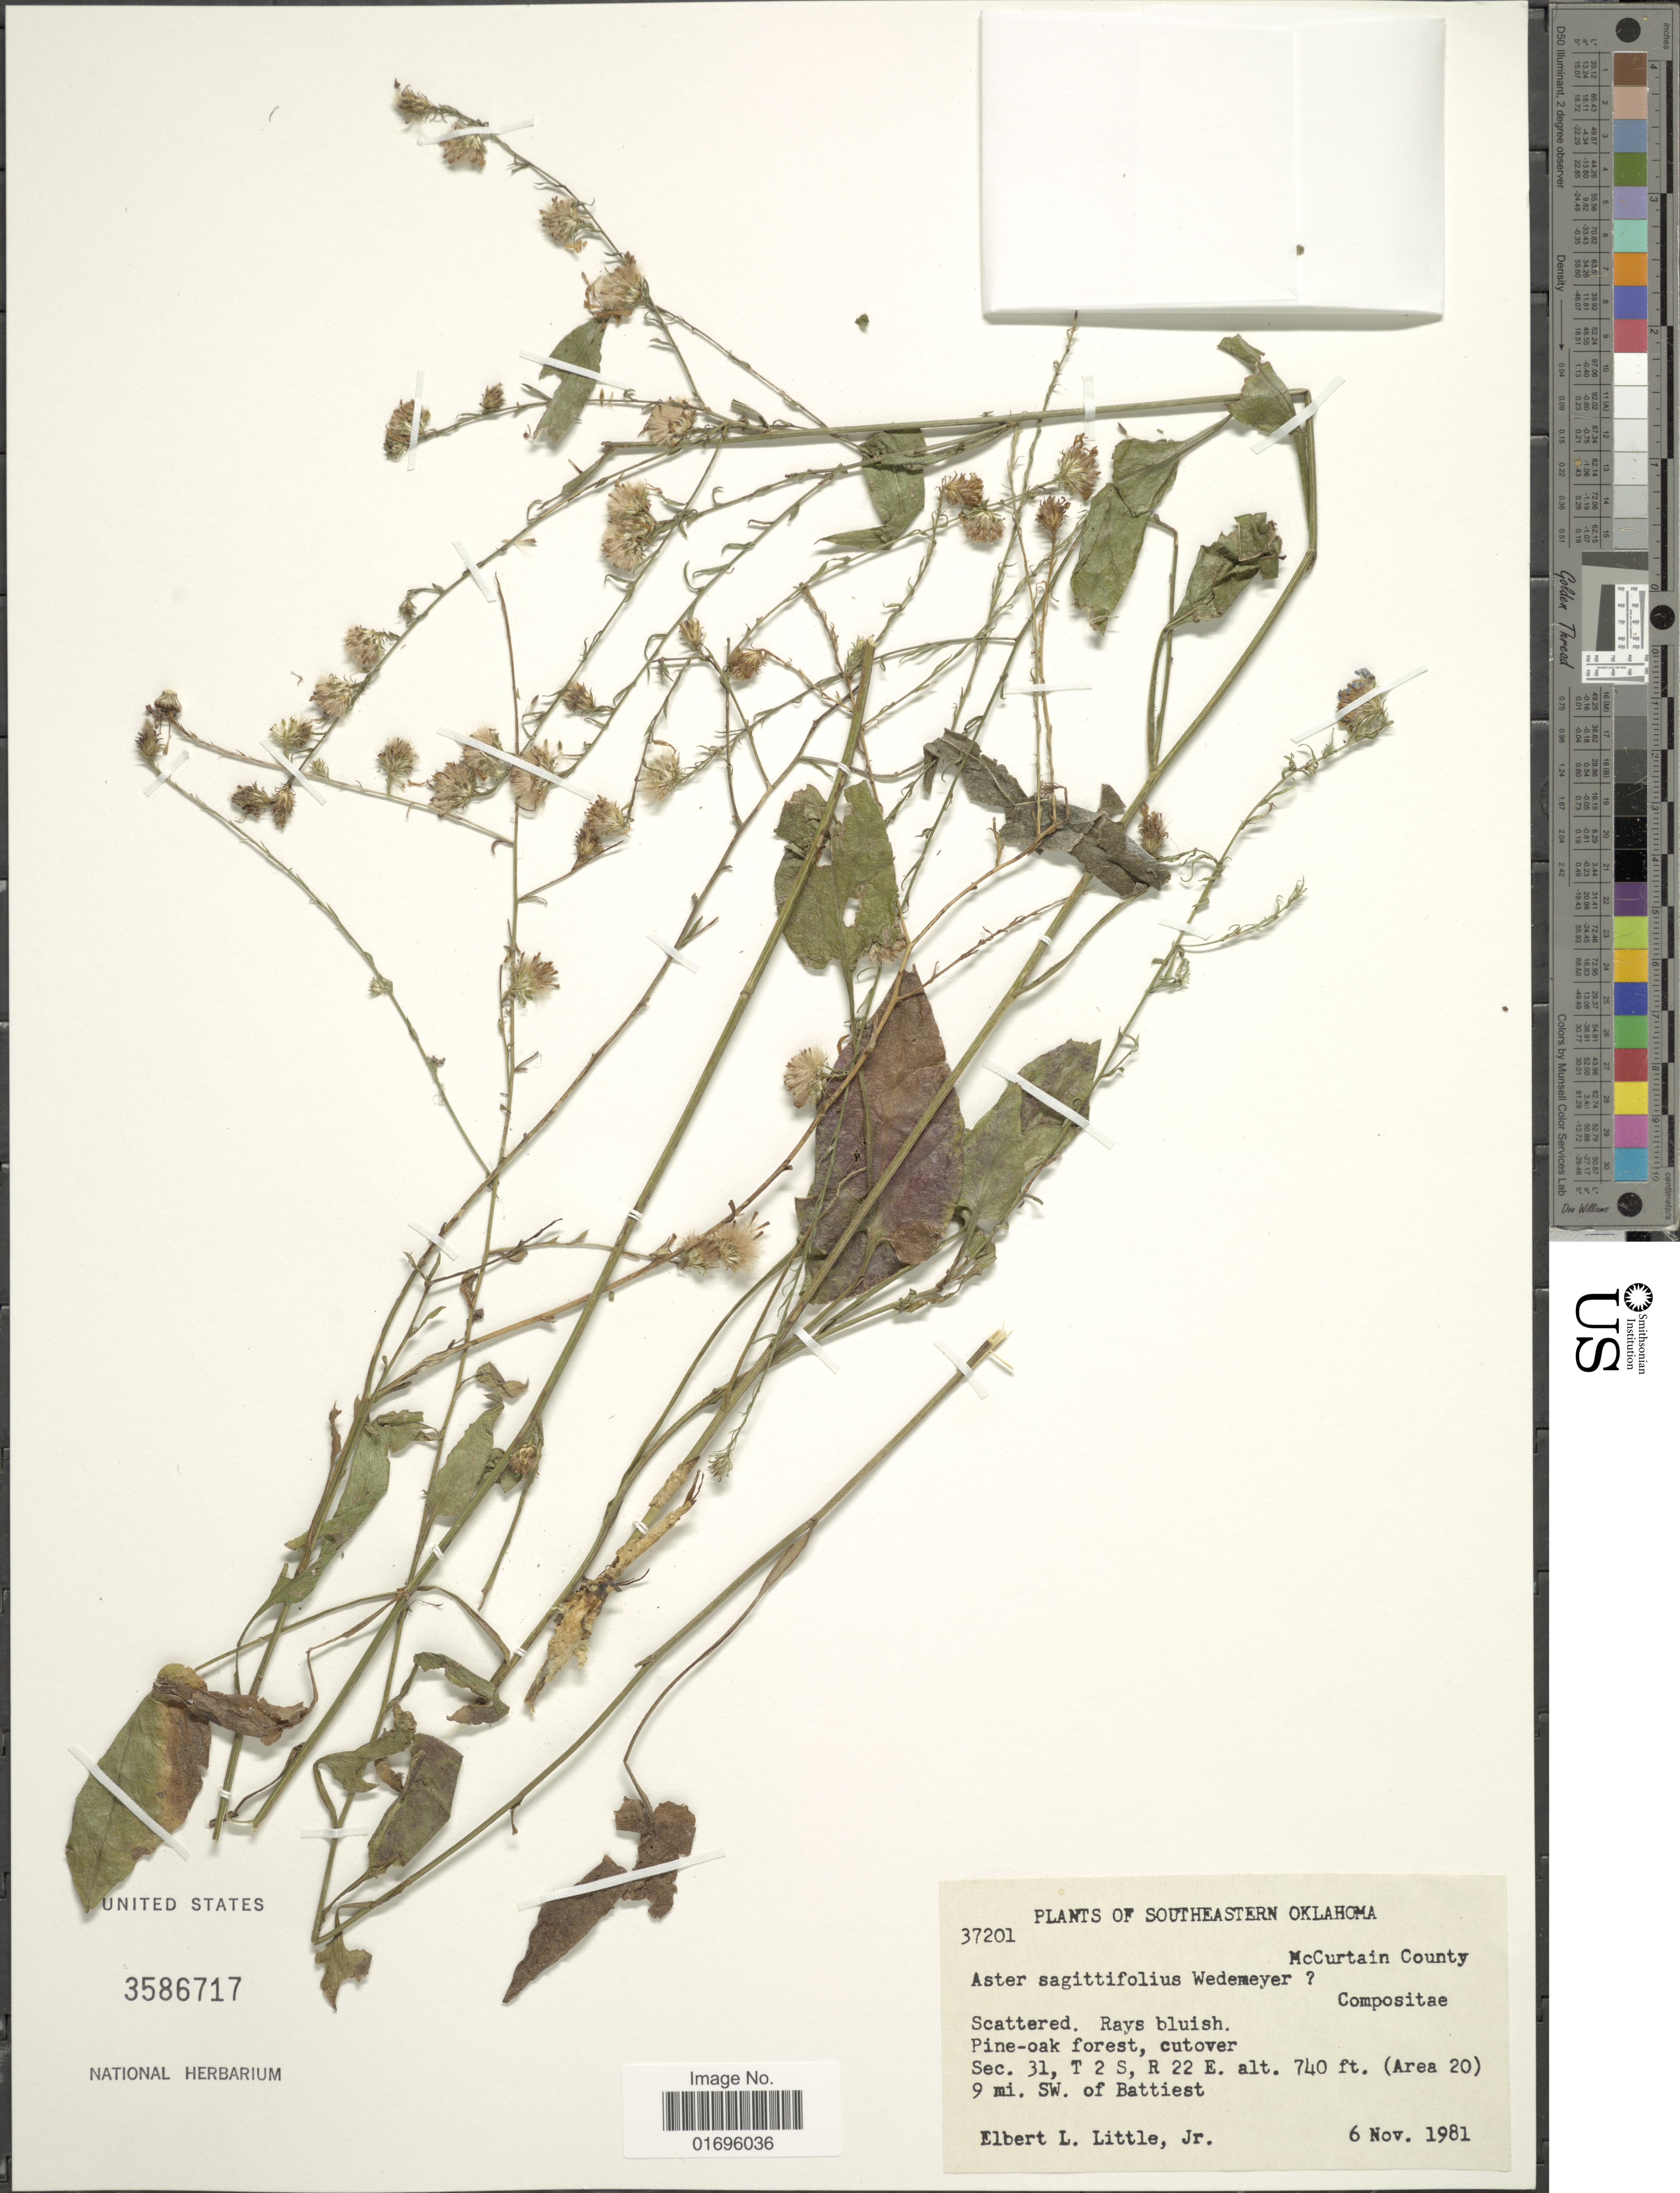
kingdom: Plantae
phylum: Tracheophyta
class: Magnoliopsida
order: Asterales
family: Asteraceae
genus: Symphyotrichum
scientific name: Symphyotrichum cordifolium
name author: (L.) G.L. Nesom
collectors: E. L. Little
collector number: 37201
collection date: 1981-11-06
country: United States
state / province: Oklahoma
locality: Southeastern Oklahoma. McCurtain County. Sec. 31, T 2 S, R 22 E. (Area 20). 9 mi. SW. of Battiest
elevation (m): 226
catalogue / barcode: US 3586717